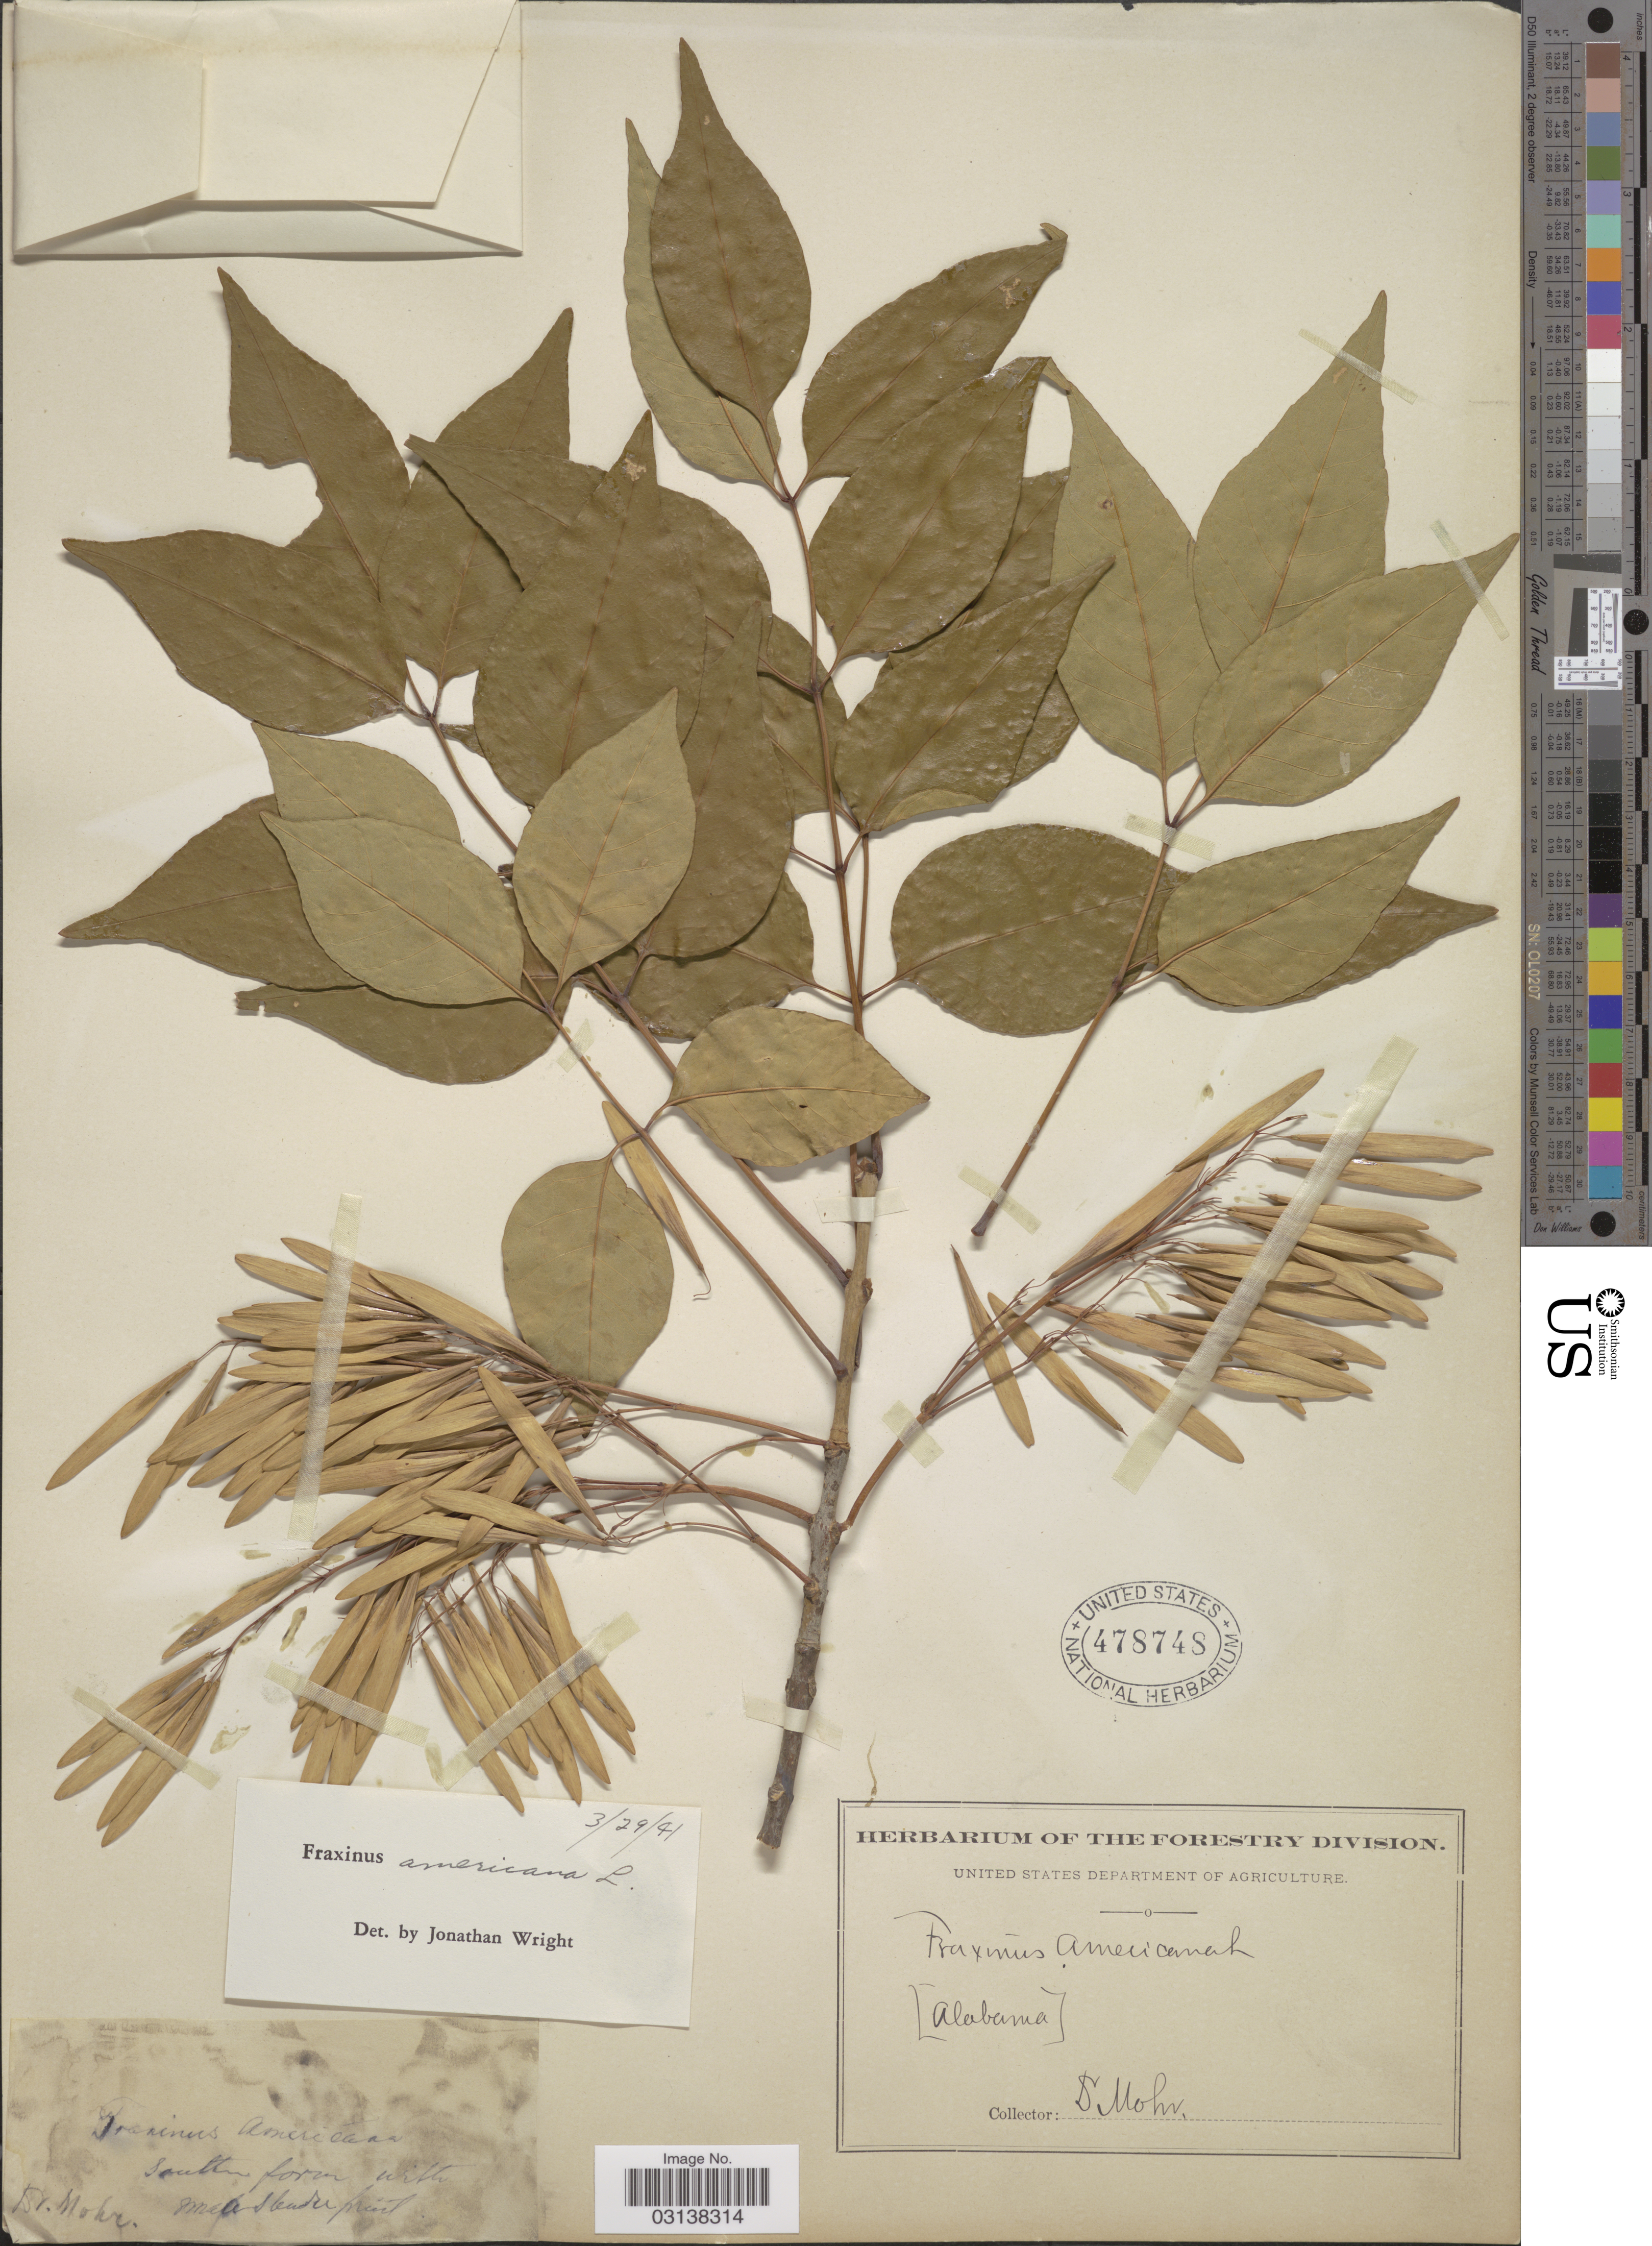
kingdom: Plantae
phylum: Tracheophyta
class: Magnoliopsida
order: Lamiales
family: Oleaceae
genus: Fraxinus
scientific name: Fraxinus americana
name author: L.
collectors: Mohr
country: United States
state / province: Alabama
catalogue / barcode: US 478748